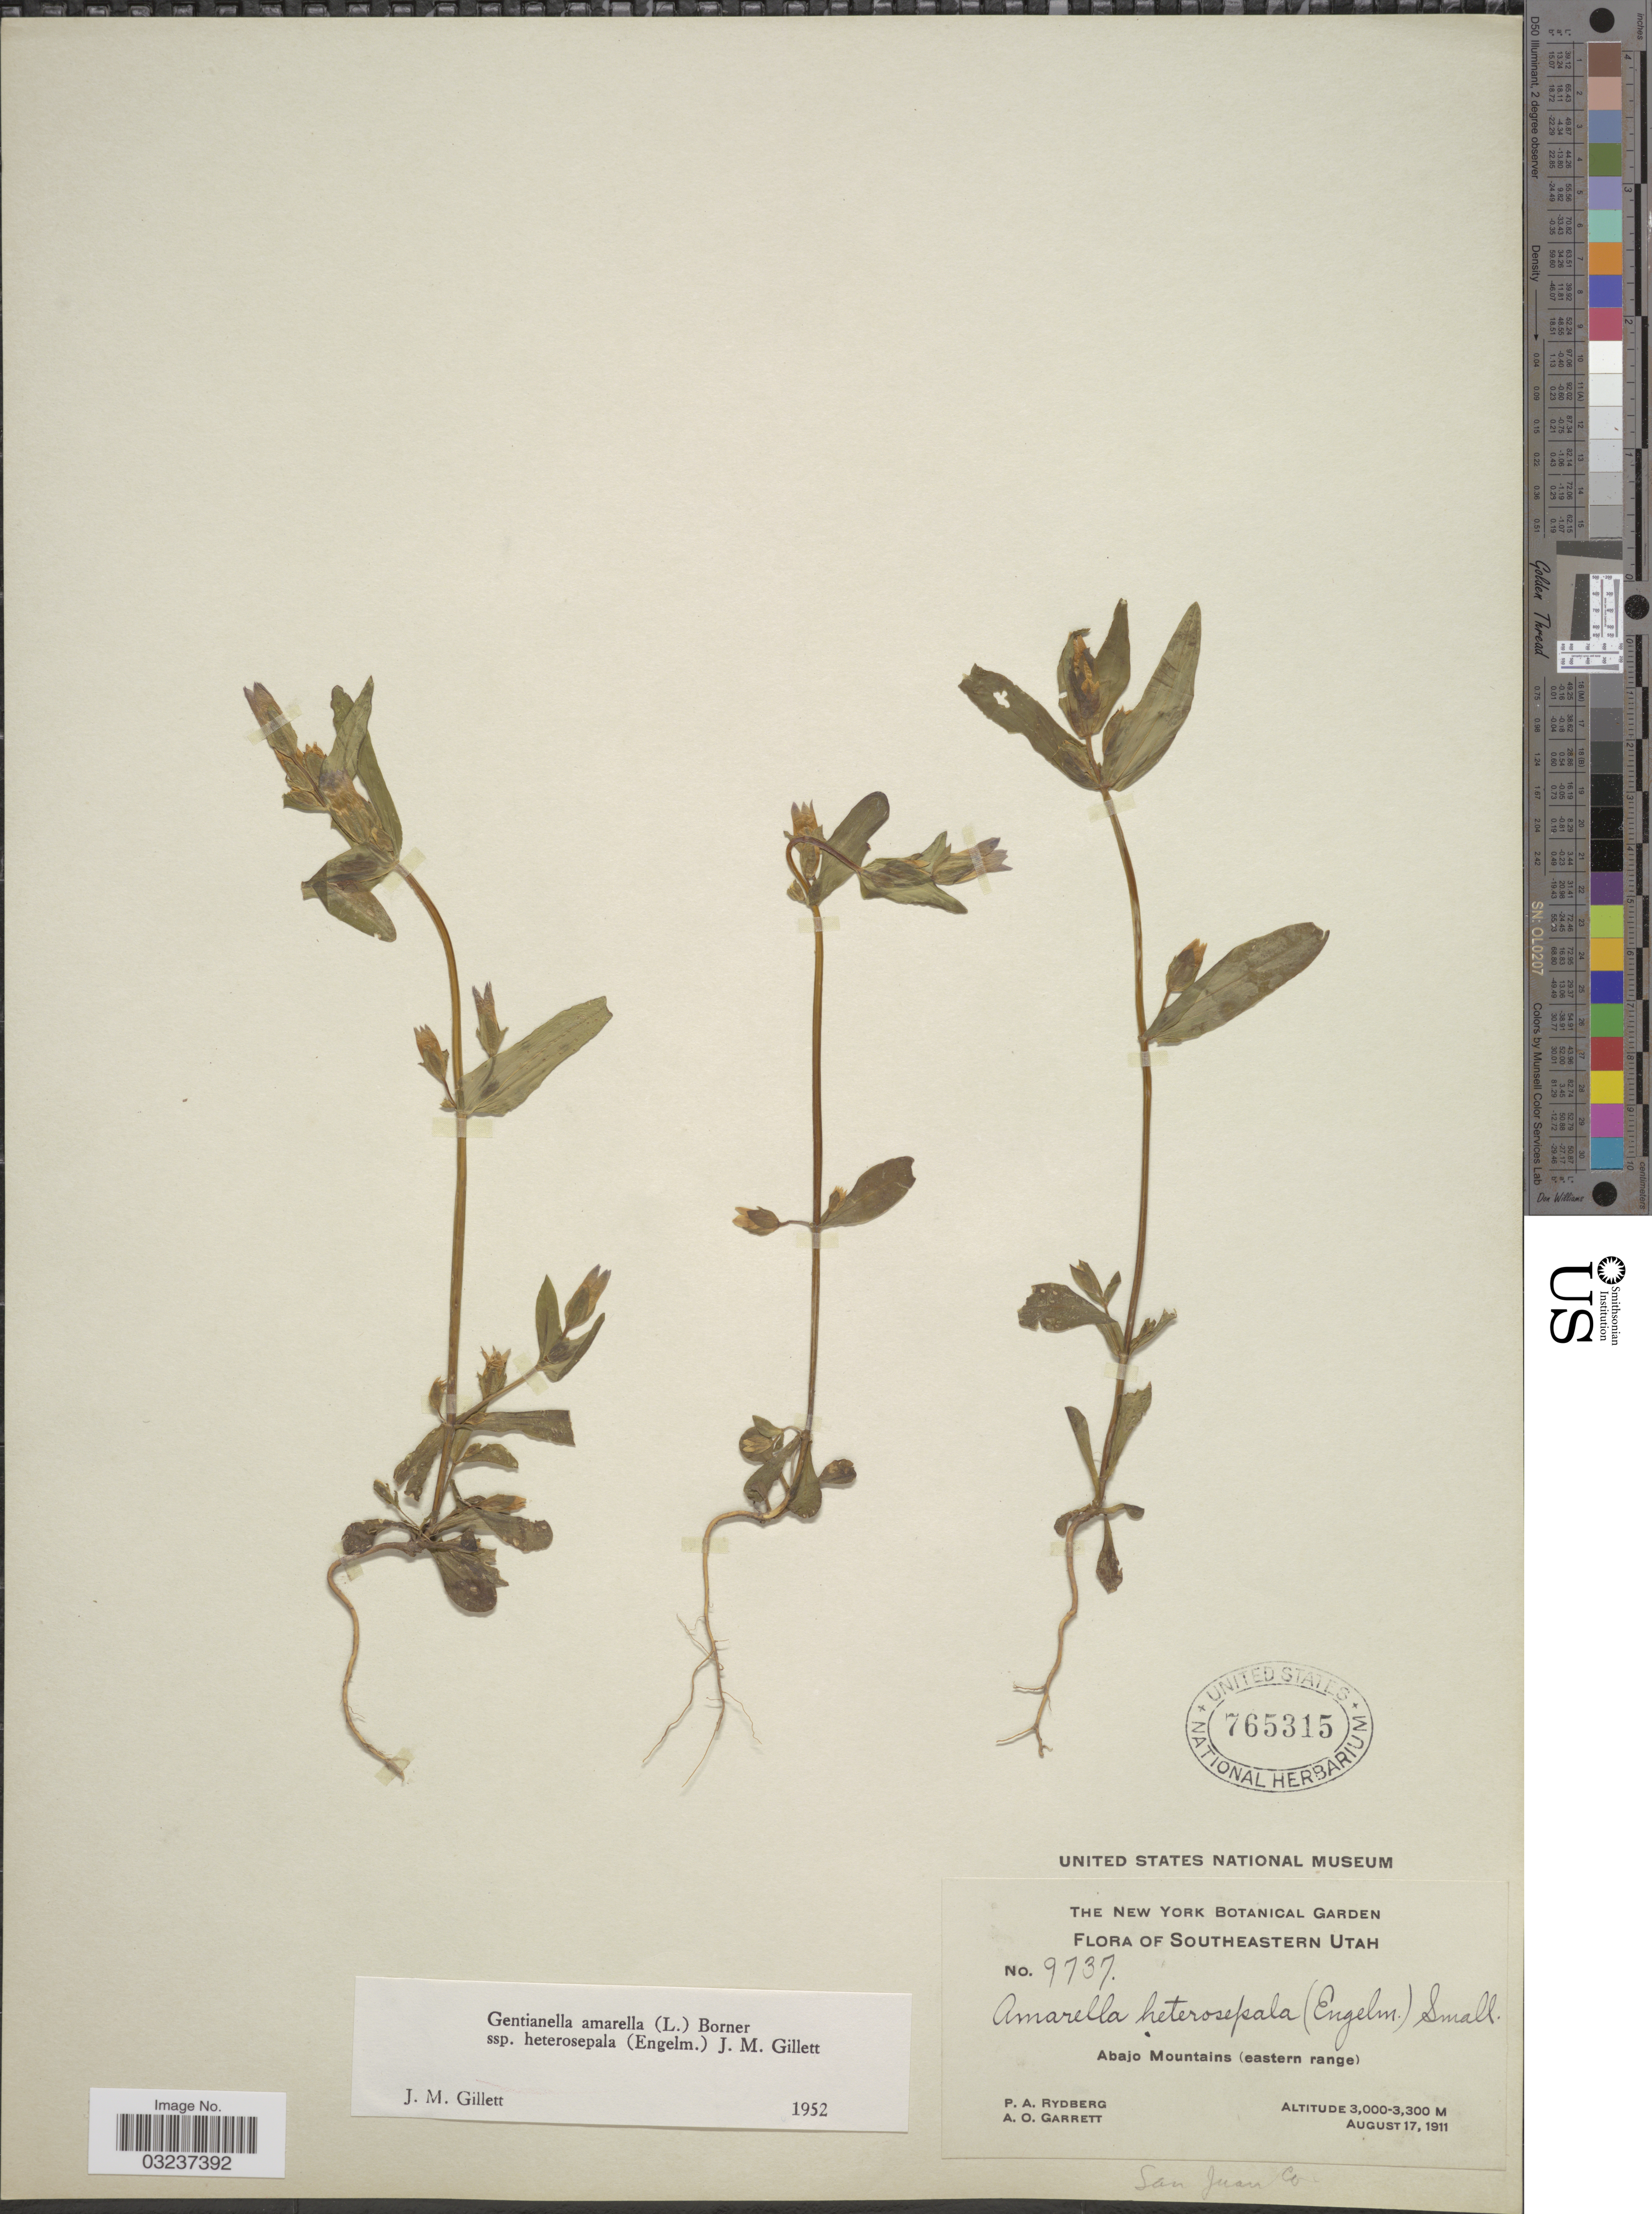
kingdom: Plantae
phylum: Tracheophyta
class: Magnoliopsida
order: Gentianales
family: Gentianaceae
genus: Gentianella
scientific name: Gentianella amarella subsp. heterosepala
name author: (Engelm.) J.M. Gillet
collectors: P. A. Rydberg & A. O. Garrett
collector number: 9737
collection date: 1911-08-17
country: United States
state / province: Utah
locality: Southeastern Utah. Abajo Mountains (eastern range). San Juan Co.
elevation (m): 3000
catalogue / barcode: US 765315